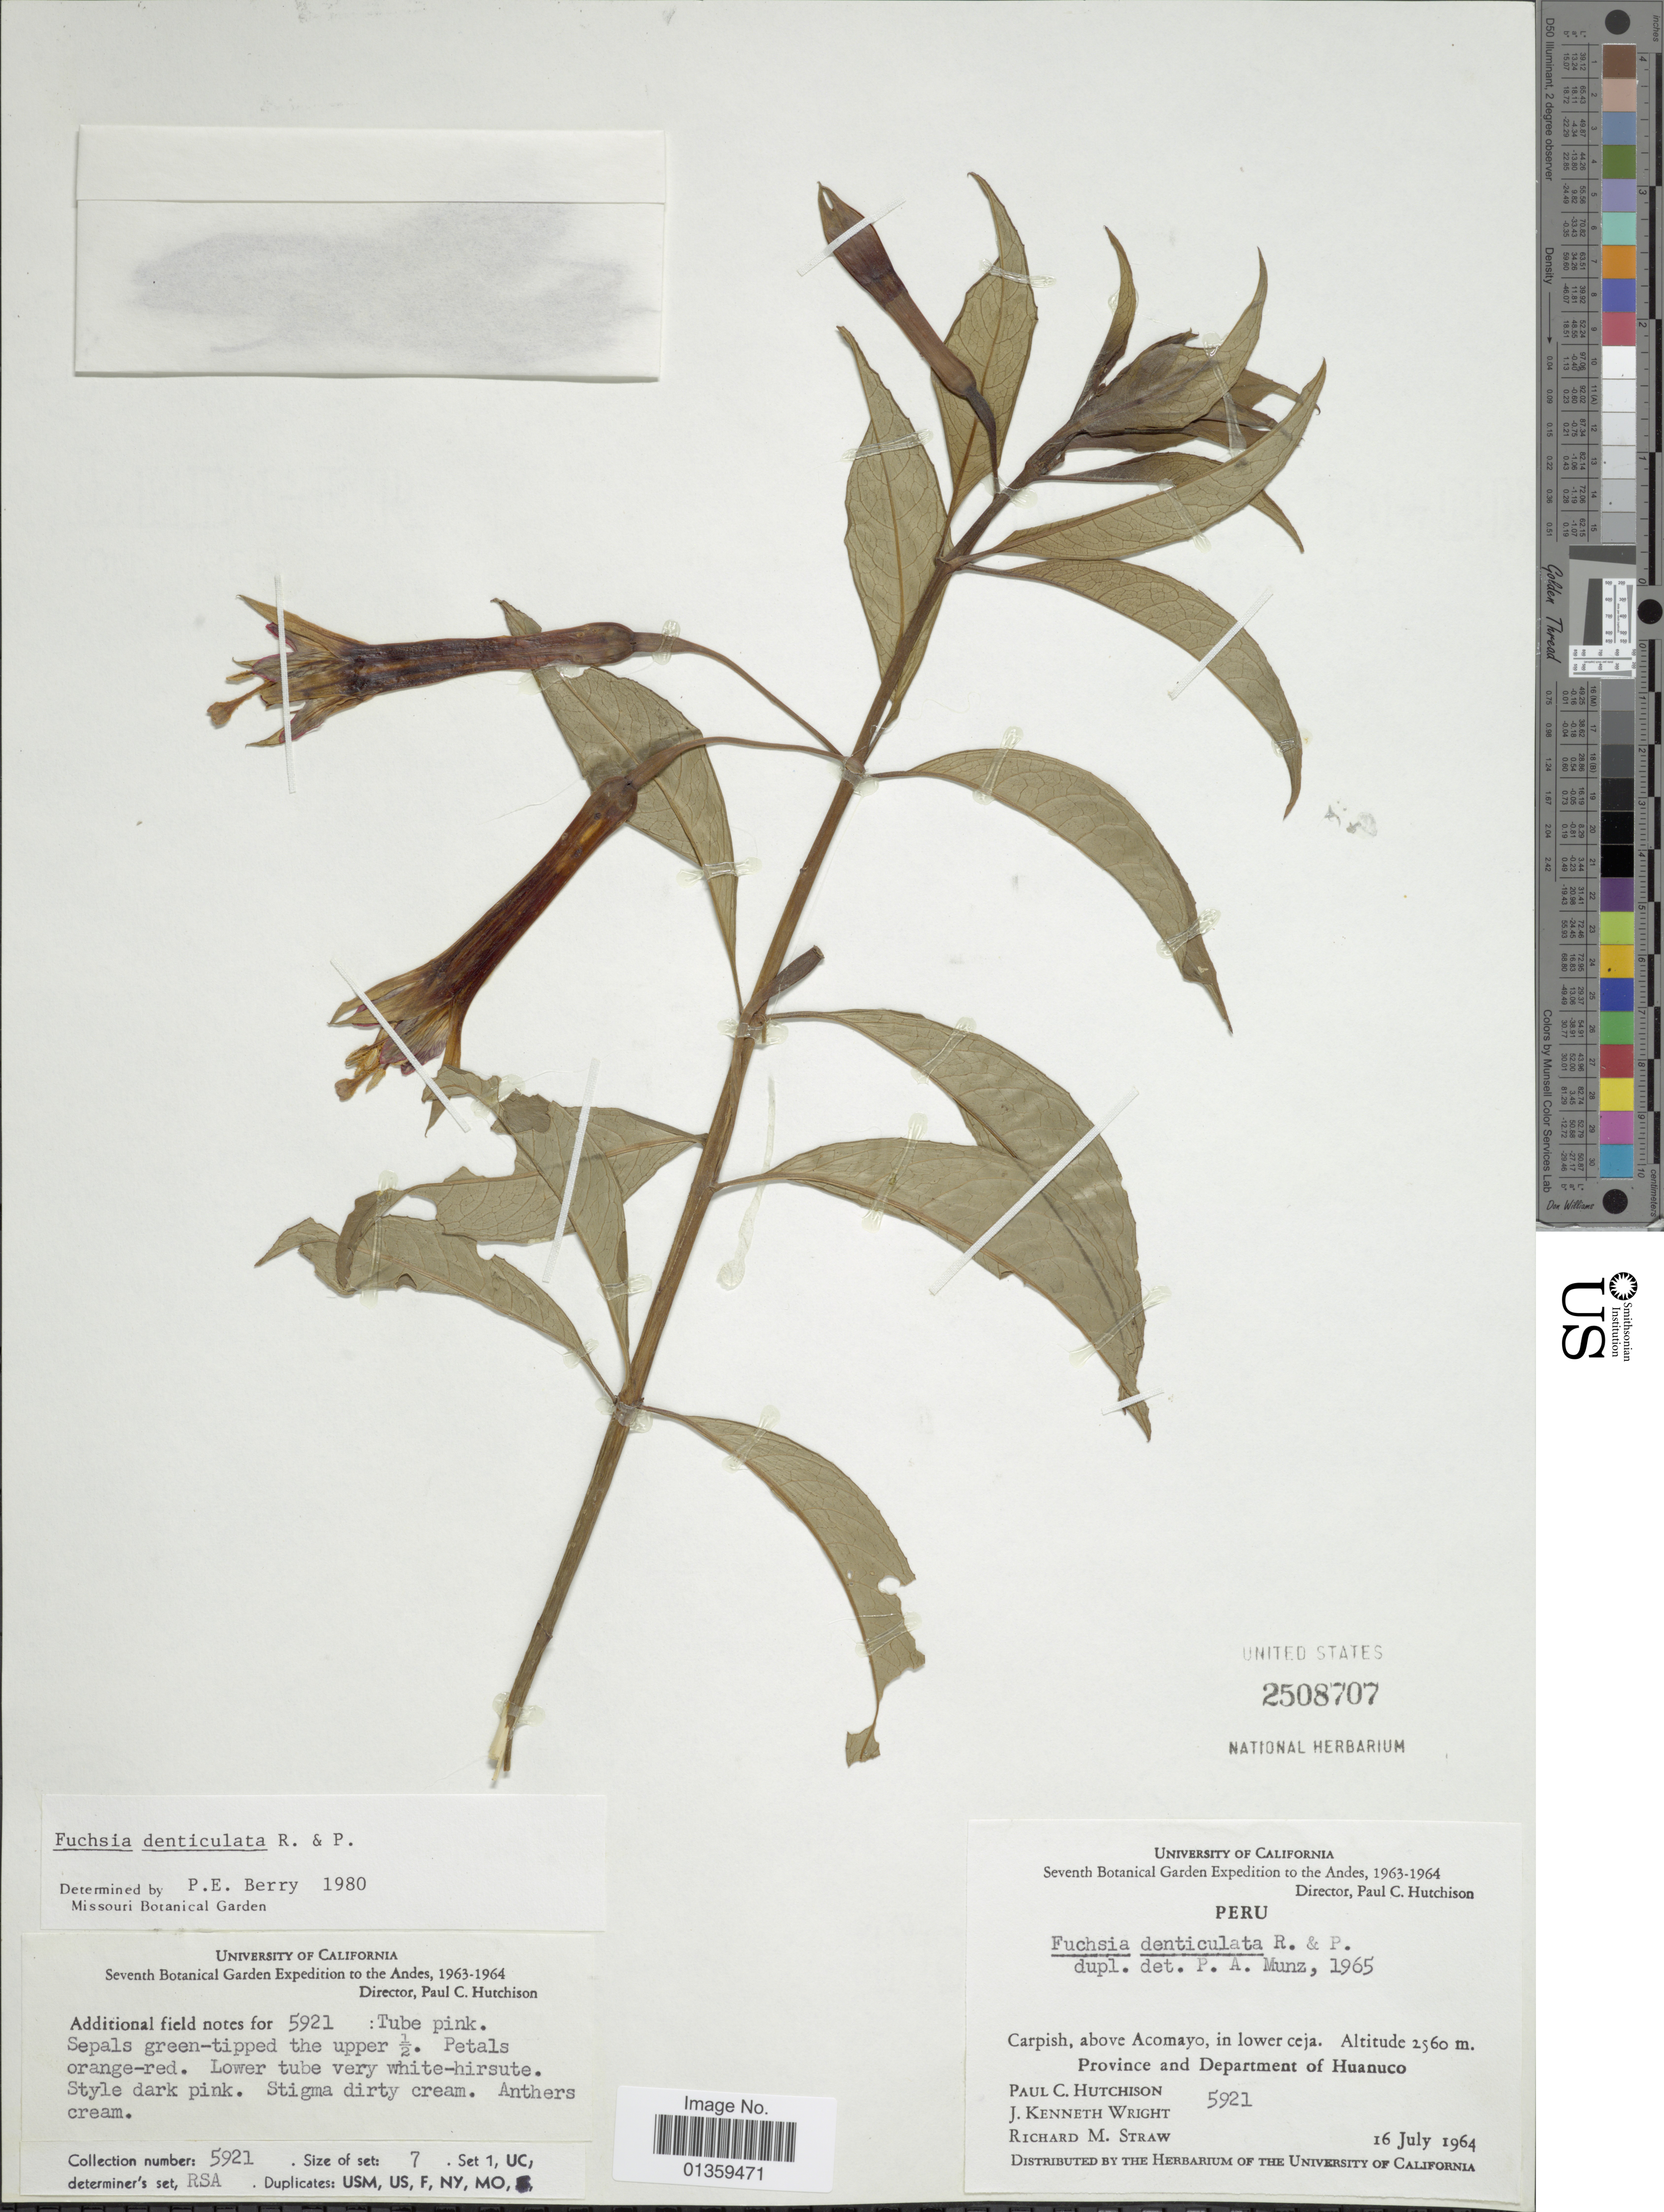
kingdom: Plantae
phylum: Tracheophyta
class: Magnoliopsida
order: Myrtales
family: Onagraceae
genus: Fuchsia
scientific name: Fuchsia denticulata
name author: Ruiz & Pav.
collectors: P. C. Hutchison, J. K. Wright & R. M. Straw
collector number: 5921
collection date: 1964-07-16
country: Peru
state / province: Huánuco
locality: Carpish, above Acomayo, in lower ceja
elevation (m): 2560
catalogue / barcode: US 2508707